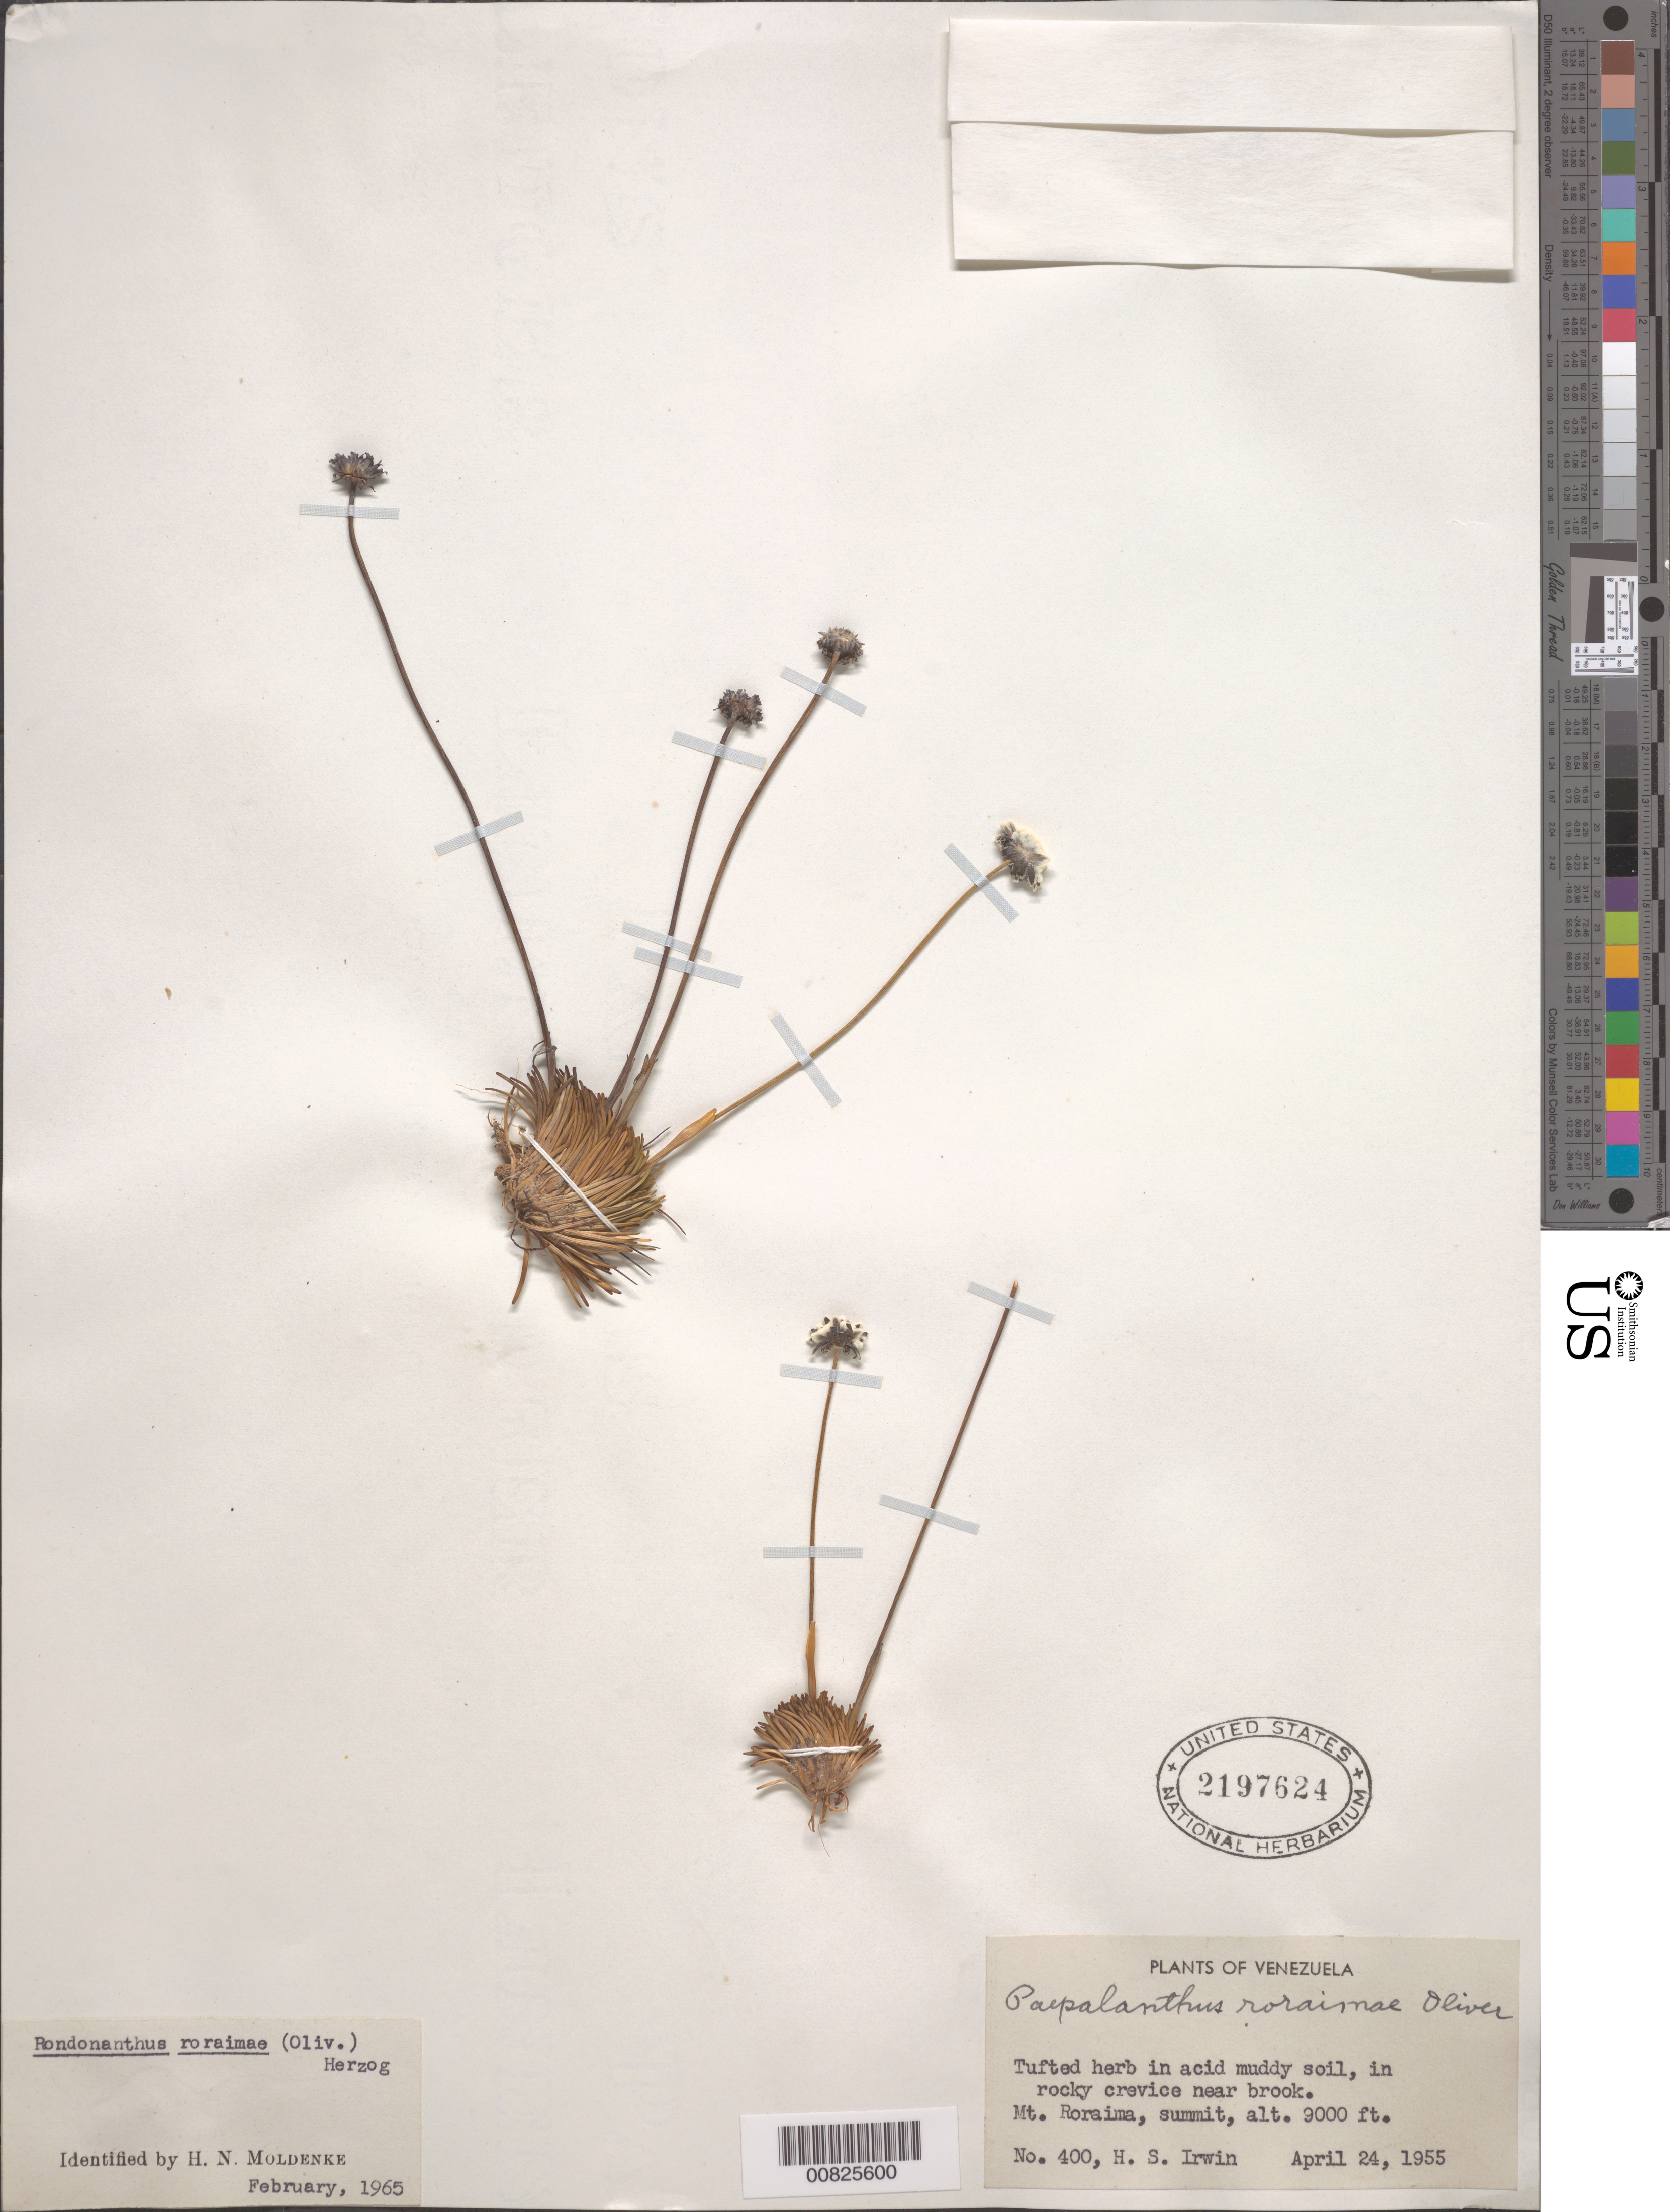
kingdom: Plantae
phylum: Tracheophyta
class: Liliopsida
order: Poales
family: Eriocaulaceae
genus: Rondonanthus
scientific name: Rondonanthus roraimae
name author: (Oliv.) Herzog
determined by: Moldenke, H. N.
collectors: H. Irwin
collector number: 400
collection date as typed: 24-Apr-55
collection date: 1955-04-24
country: Venezuela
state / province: Bolívar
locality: Mt. Roraima, summit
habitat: Acid muddy soil, in rocky crevice near brook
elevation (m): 2743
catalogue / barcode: US 2197624